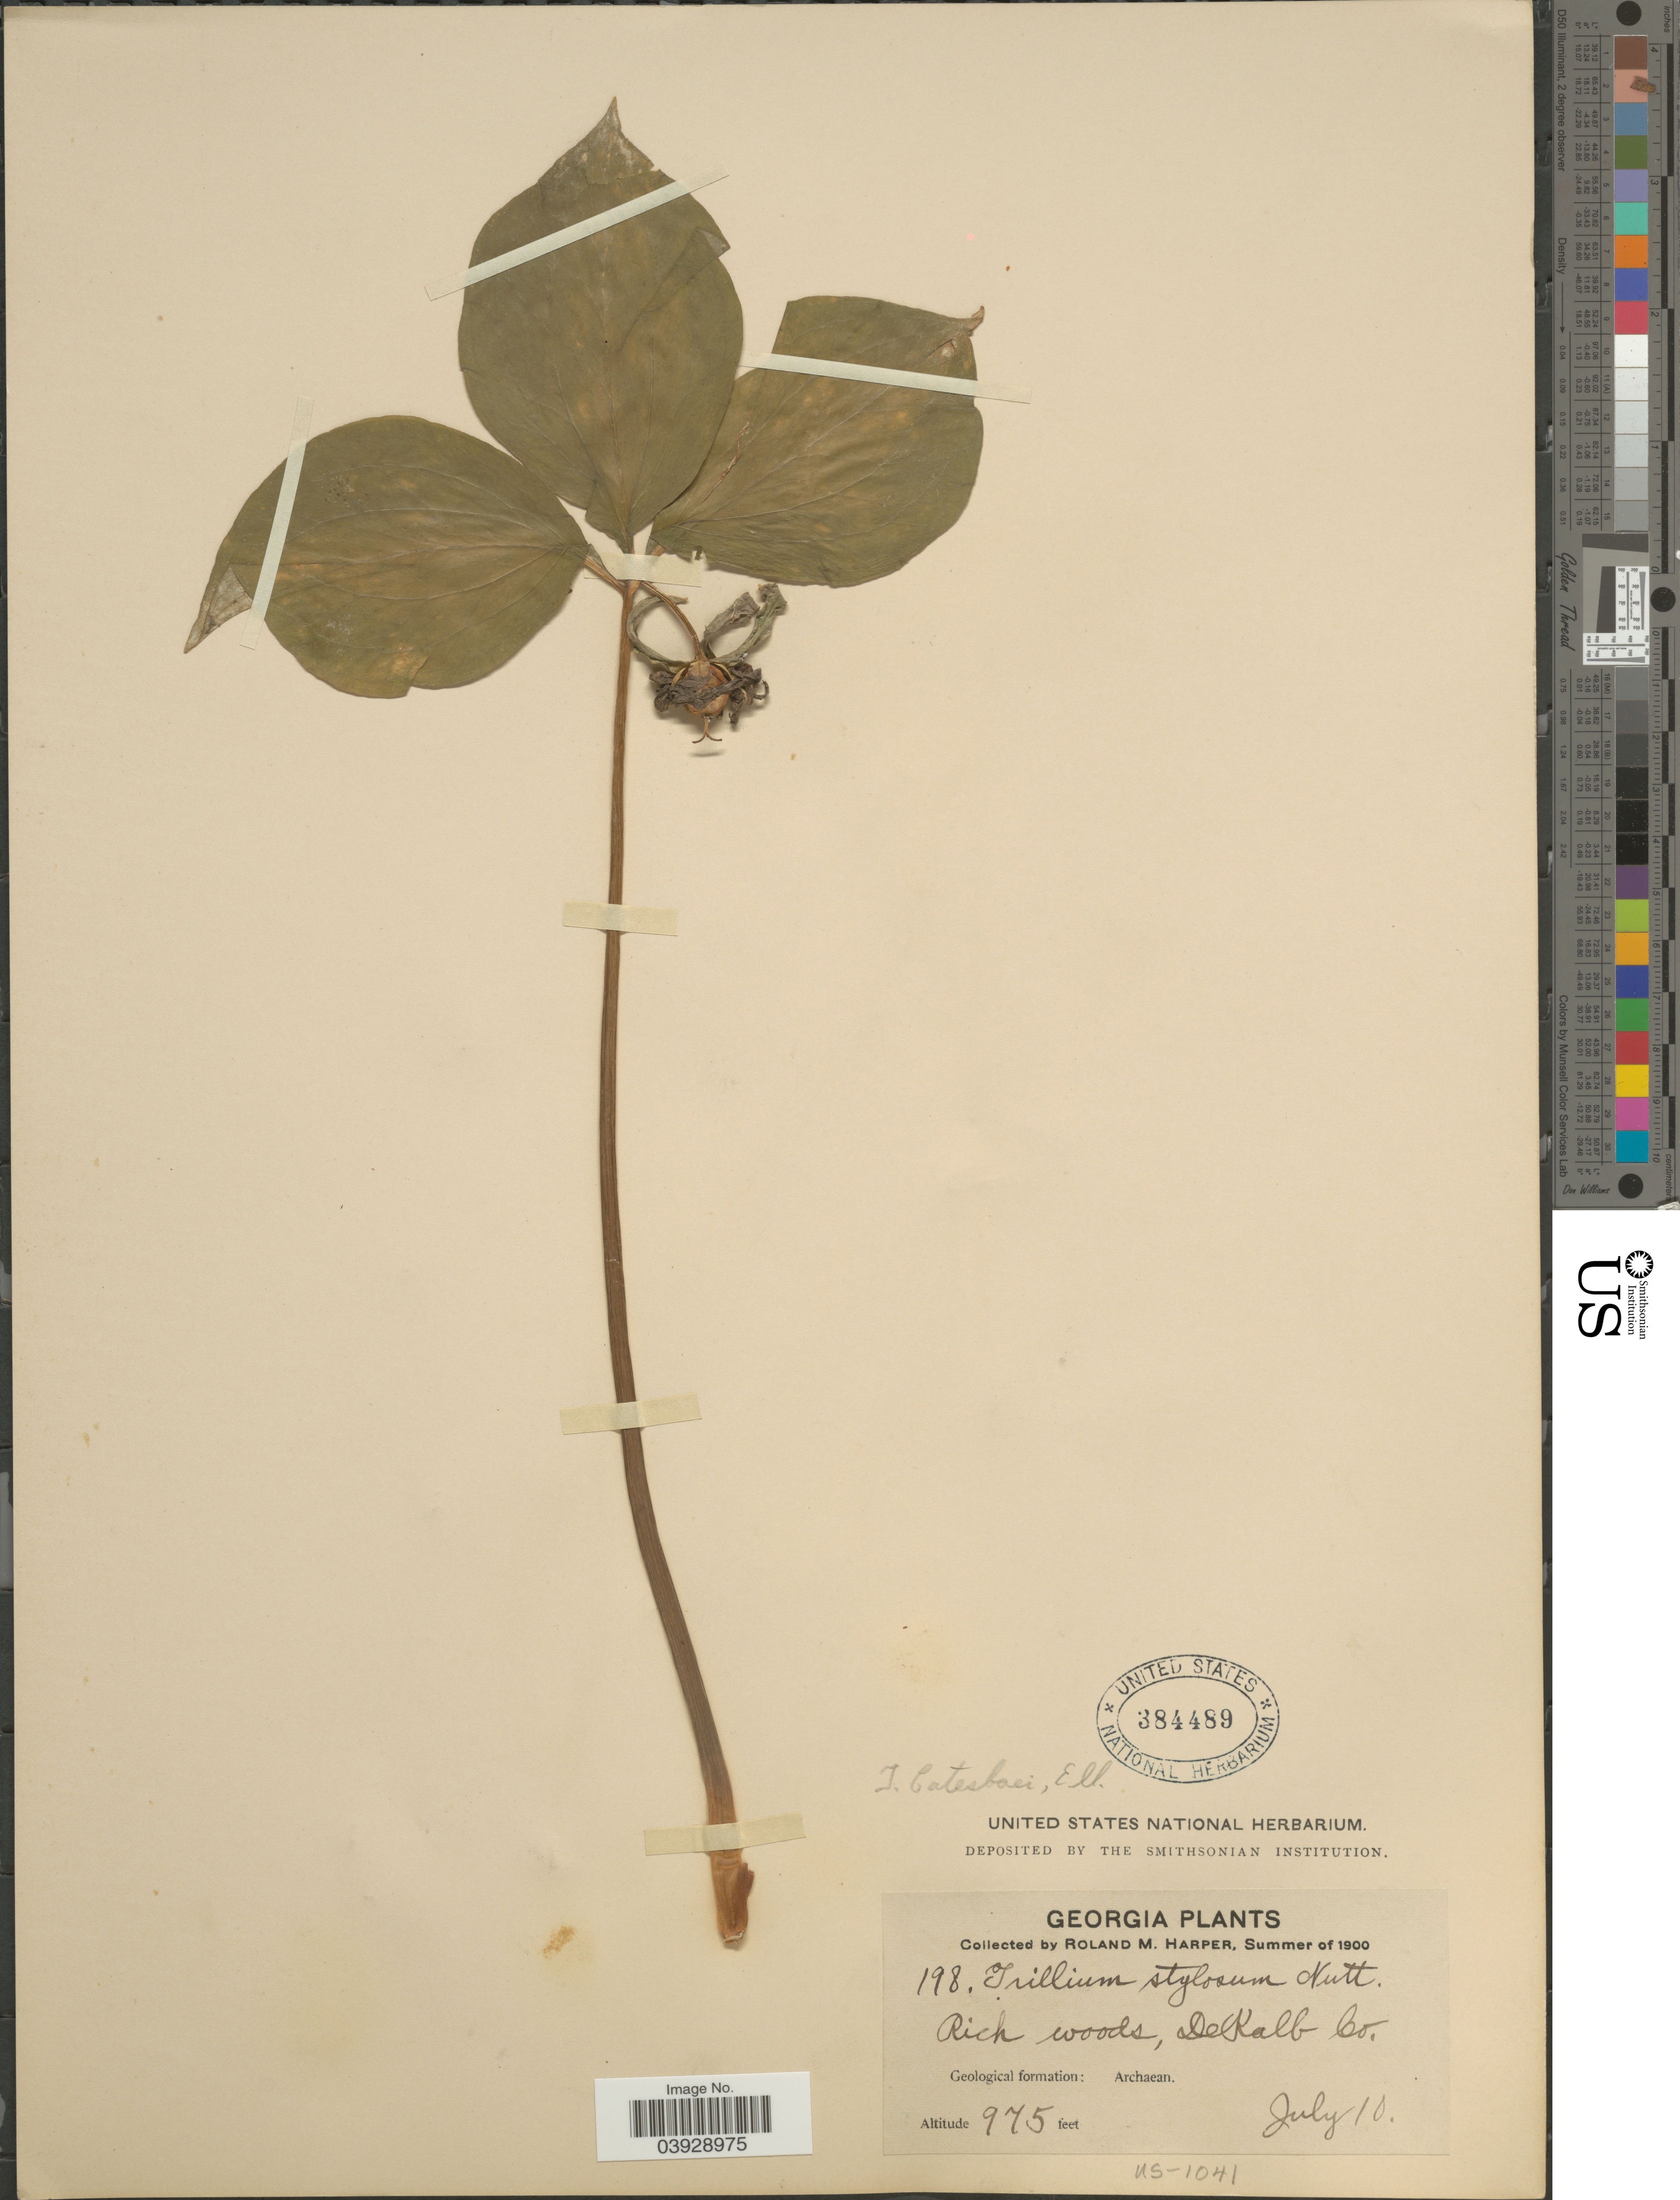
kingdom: Plantae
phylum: Tracheophyta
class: Liliopsida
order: Liliales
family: Melanthiaceae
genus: Trillium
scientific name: Trillium catesbaei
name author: Elliott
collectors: R. M. Harper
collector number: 198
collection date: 1900-07-10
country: United States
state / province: Georgia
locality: DeKalb Co. Geological formation: Archaean.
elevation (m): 297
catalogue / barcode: US 384489